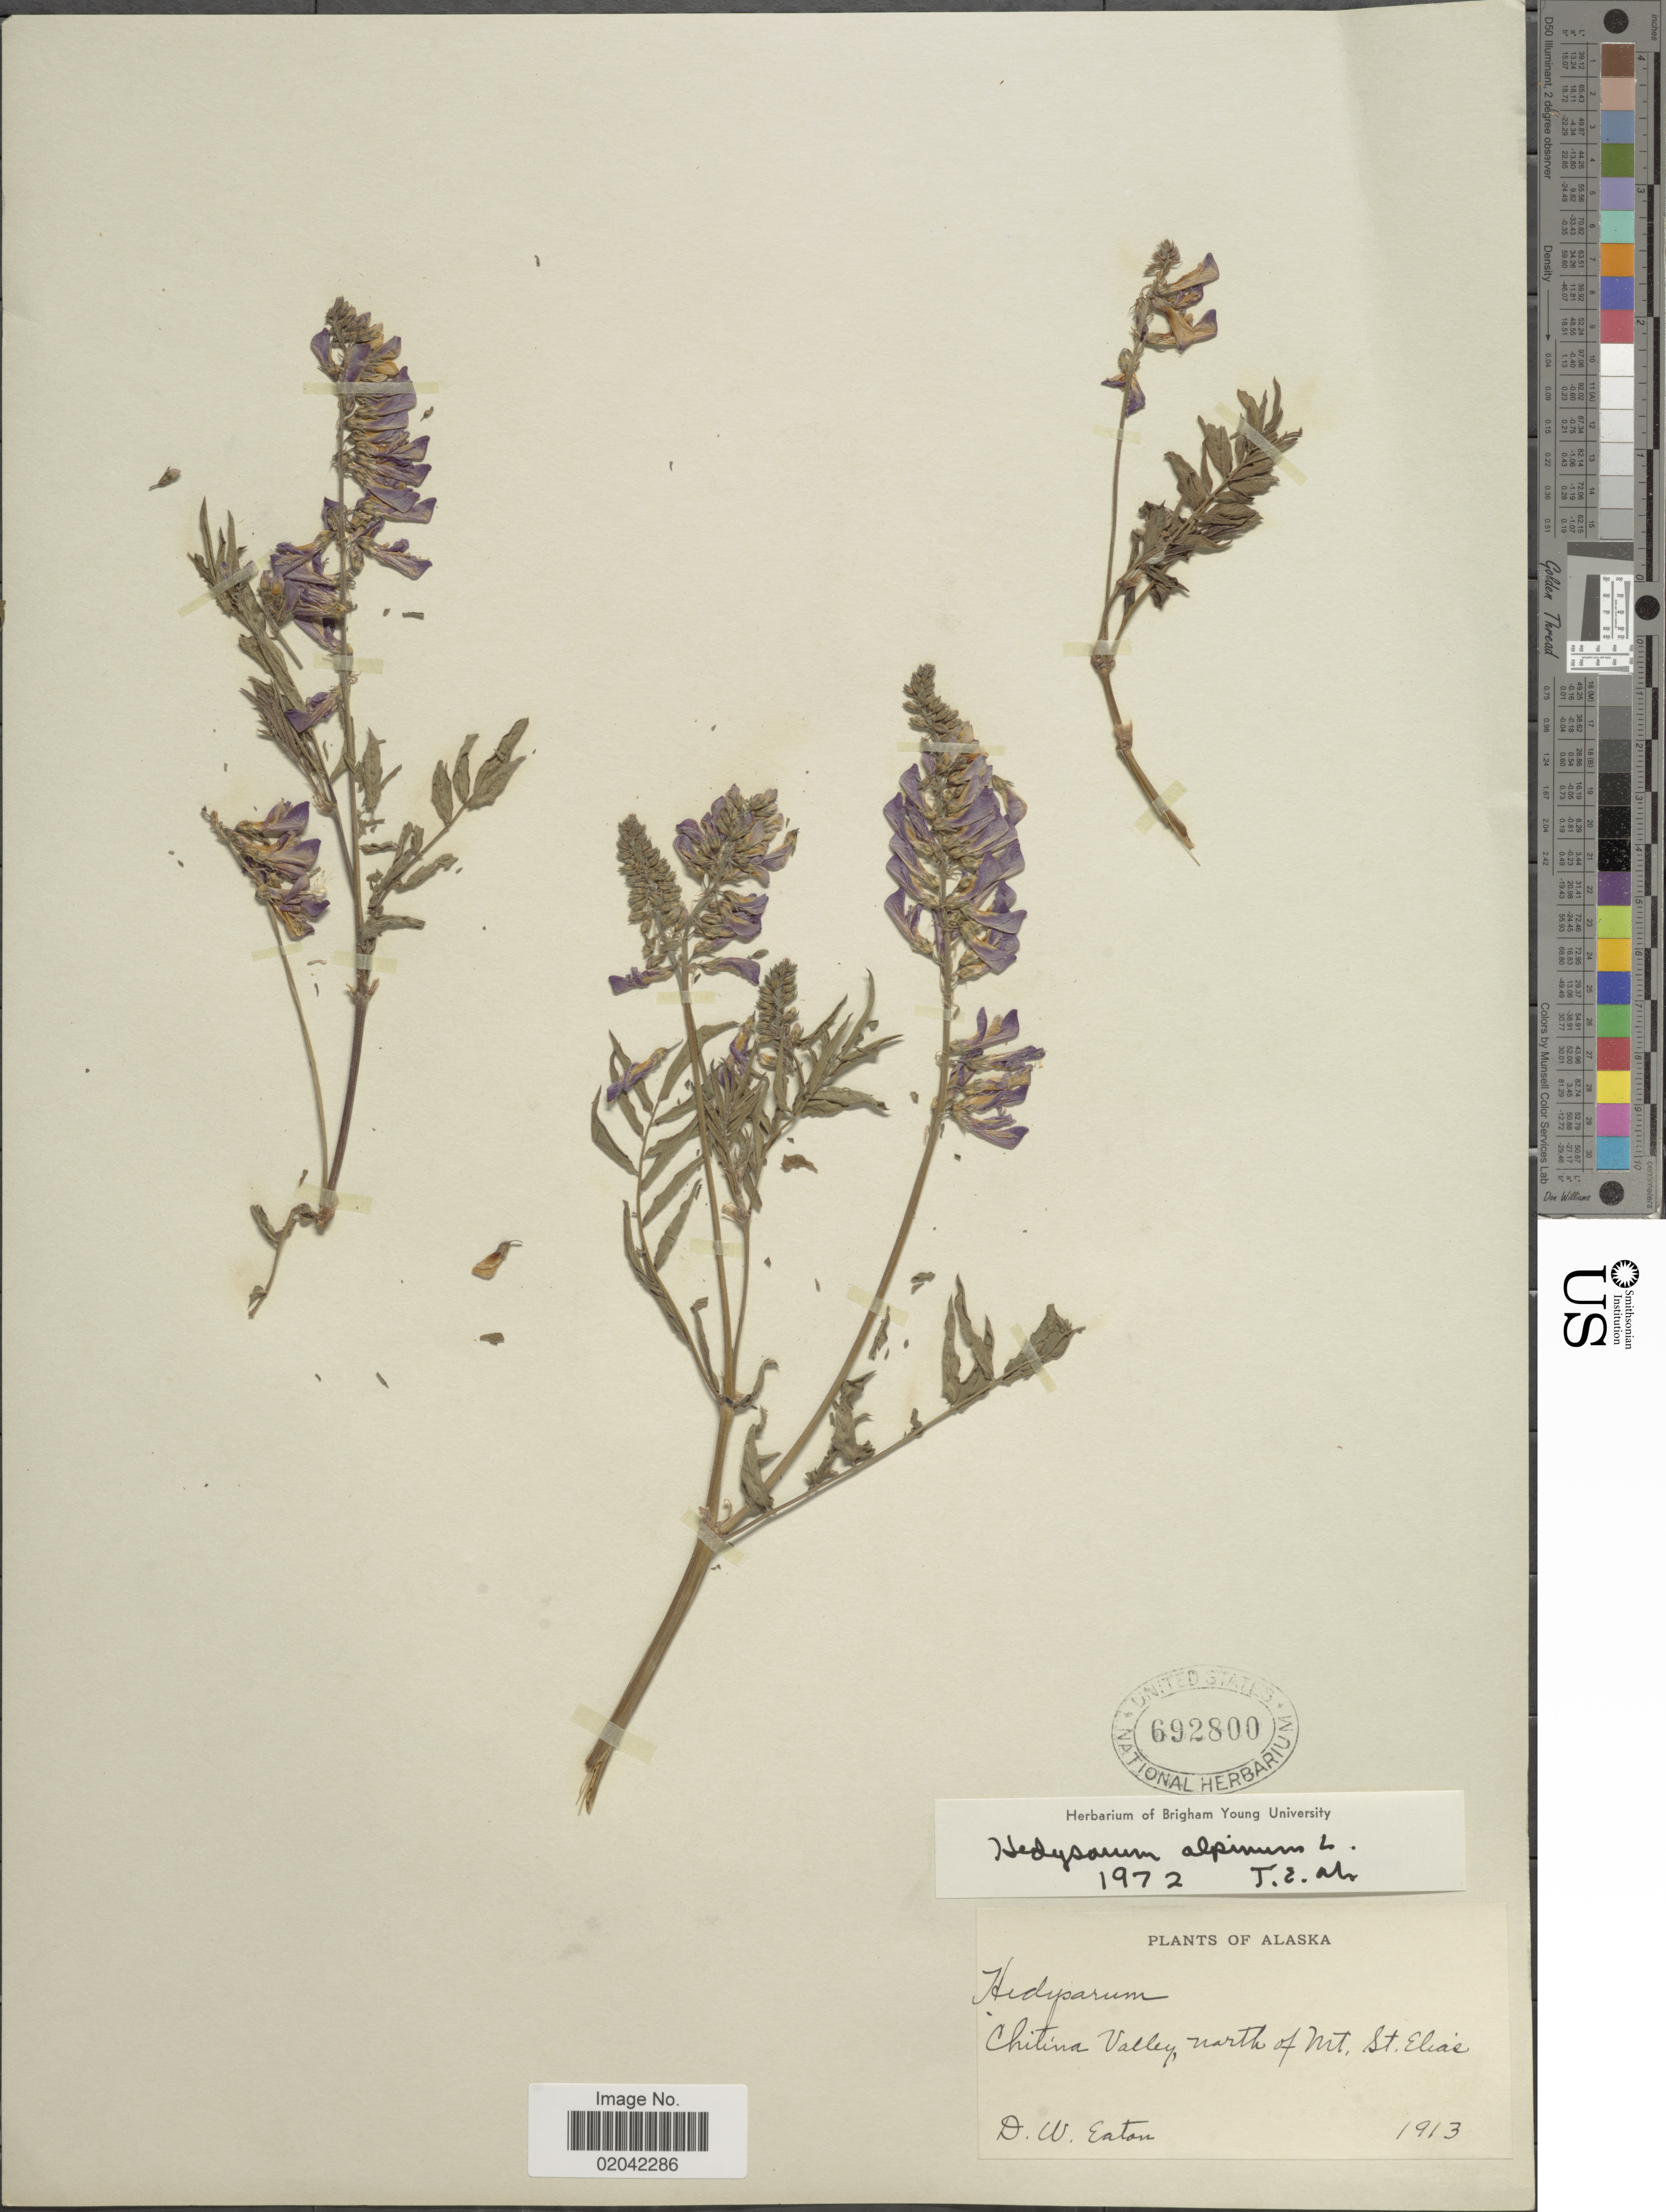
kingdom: Plantae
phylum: Tracheophyta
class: Magnoliopsida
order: Fabales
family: Fabaceae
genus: Hedysarum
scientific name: Hedysarum alpinum var. americanum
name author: Michx. ex Pursh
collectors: D. Eaton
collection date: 1913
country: United States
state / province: Alaska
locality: Chitina Valley, north of Mt. St. Elias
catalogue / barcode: US 692800